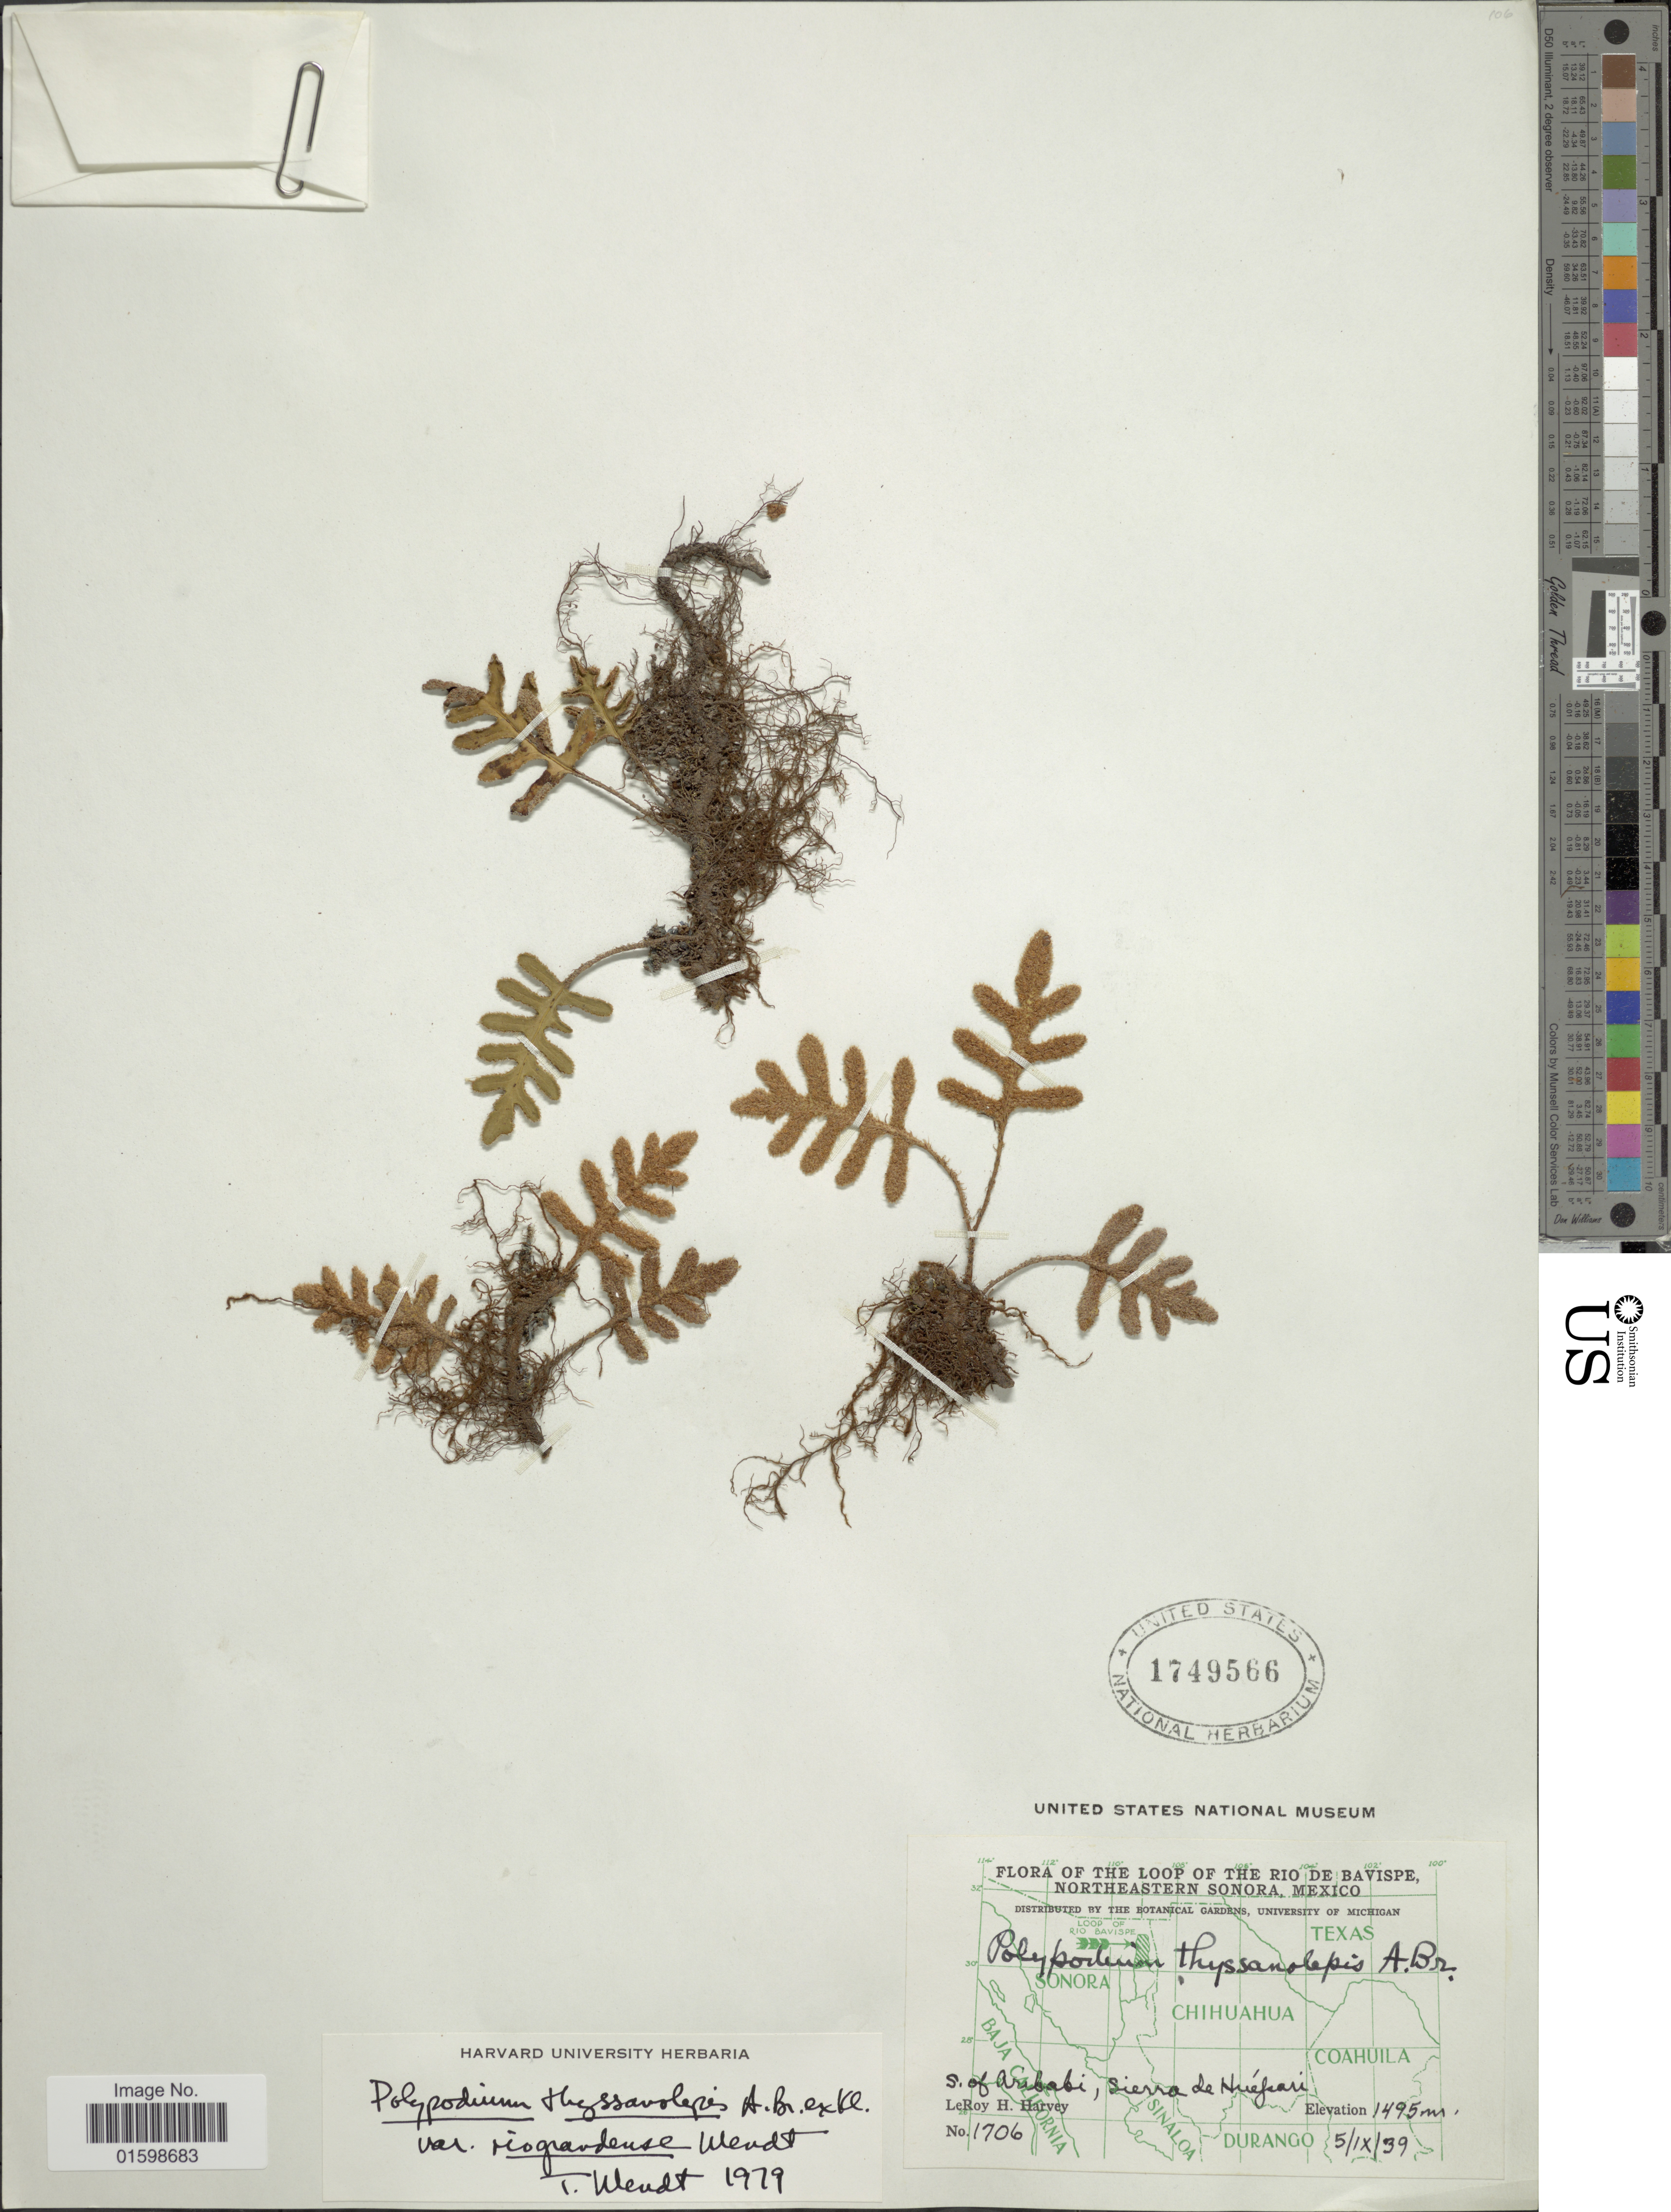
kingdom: Plantae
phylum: Tracheophyta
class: Polypodiopsida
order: Polypodiales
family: Polypodiaceae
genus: Pleopeltis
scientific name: Pleopeltis thyssanolepis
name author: (A. Braun ex Klotzsch) E.G. Andrews & Windham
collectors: L. H. Harvey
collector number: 1706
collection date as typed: Transcribed d/m/y: 5/9/39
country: Mexico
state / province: Sonora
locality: Loop of the Rio De Bavispe, Northeastern Sonora, S. of Aribabi, Sierra de Huépari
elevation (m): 1495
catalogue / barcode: US 1749566